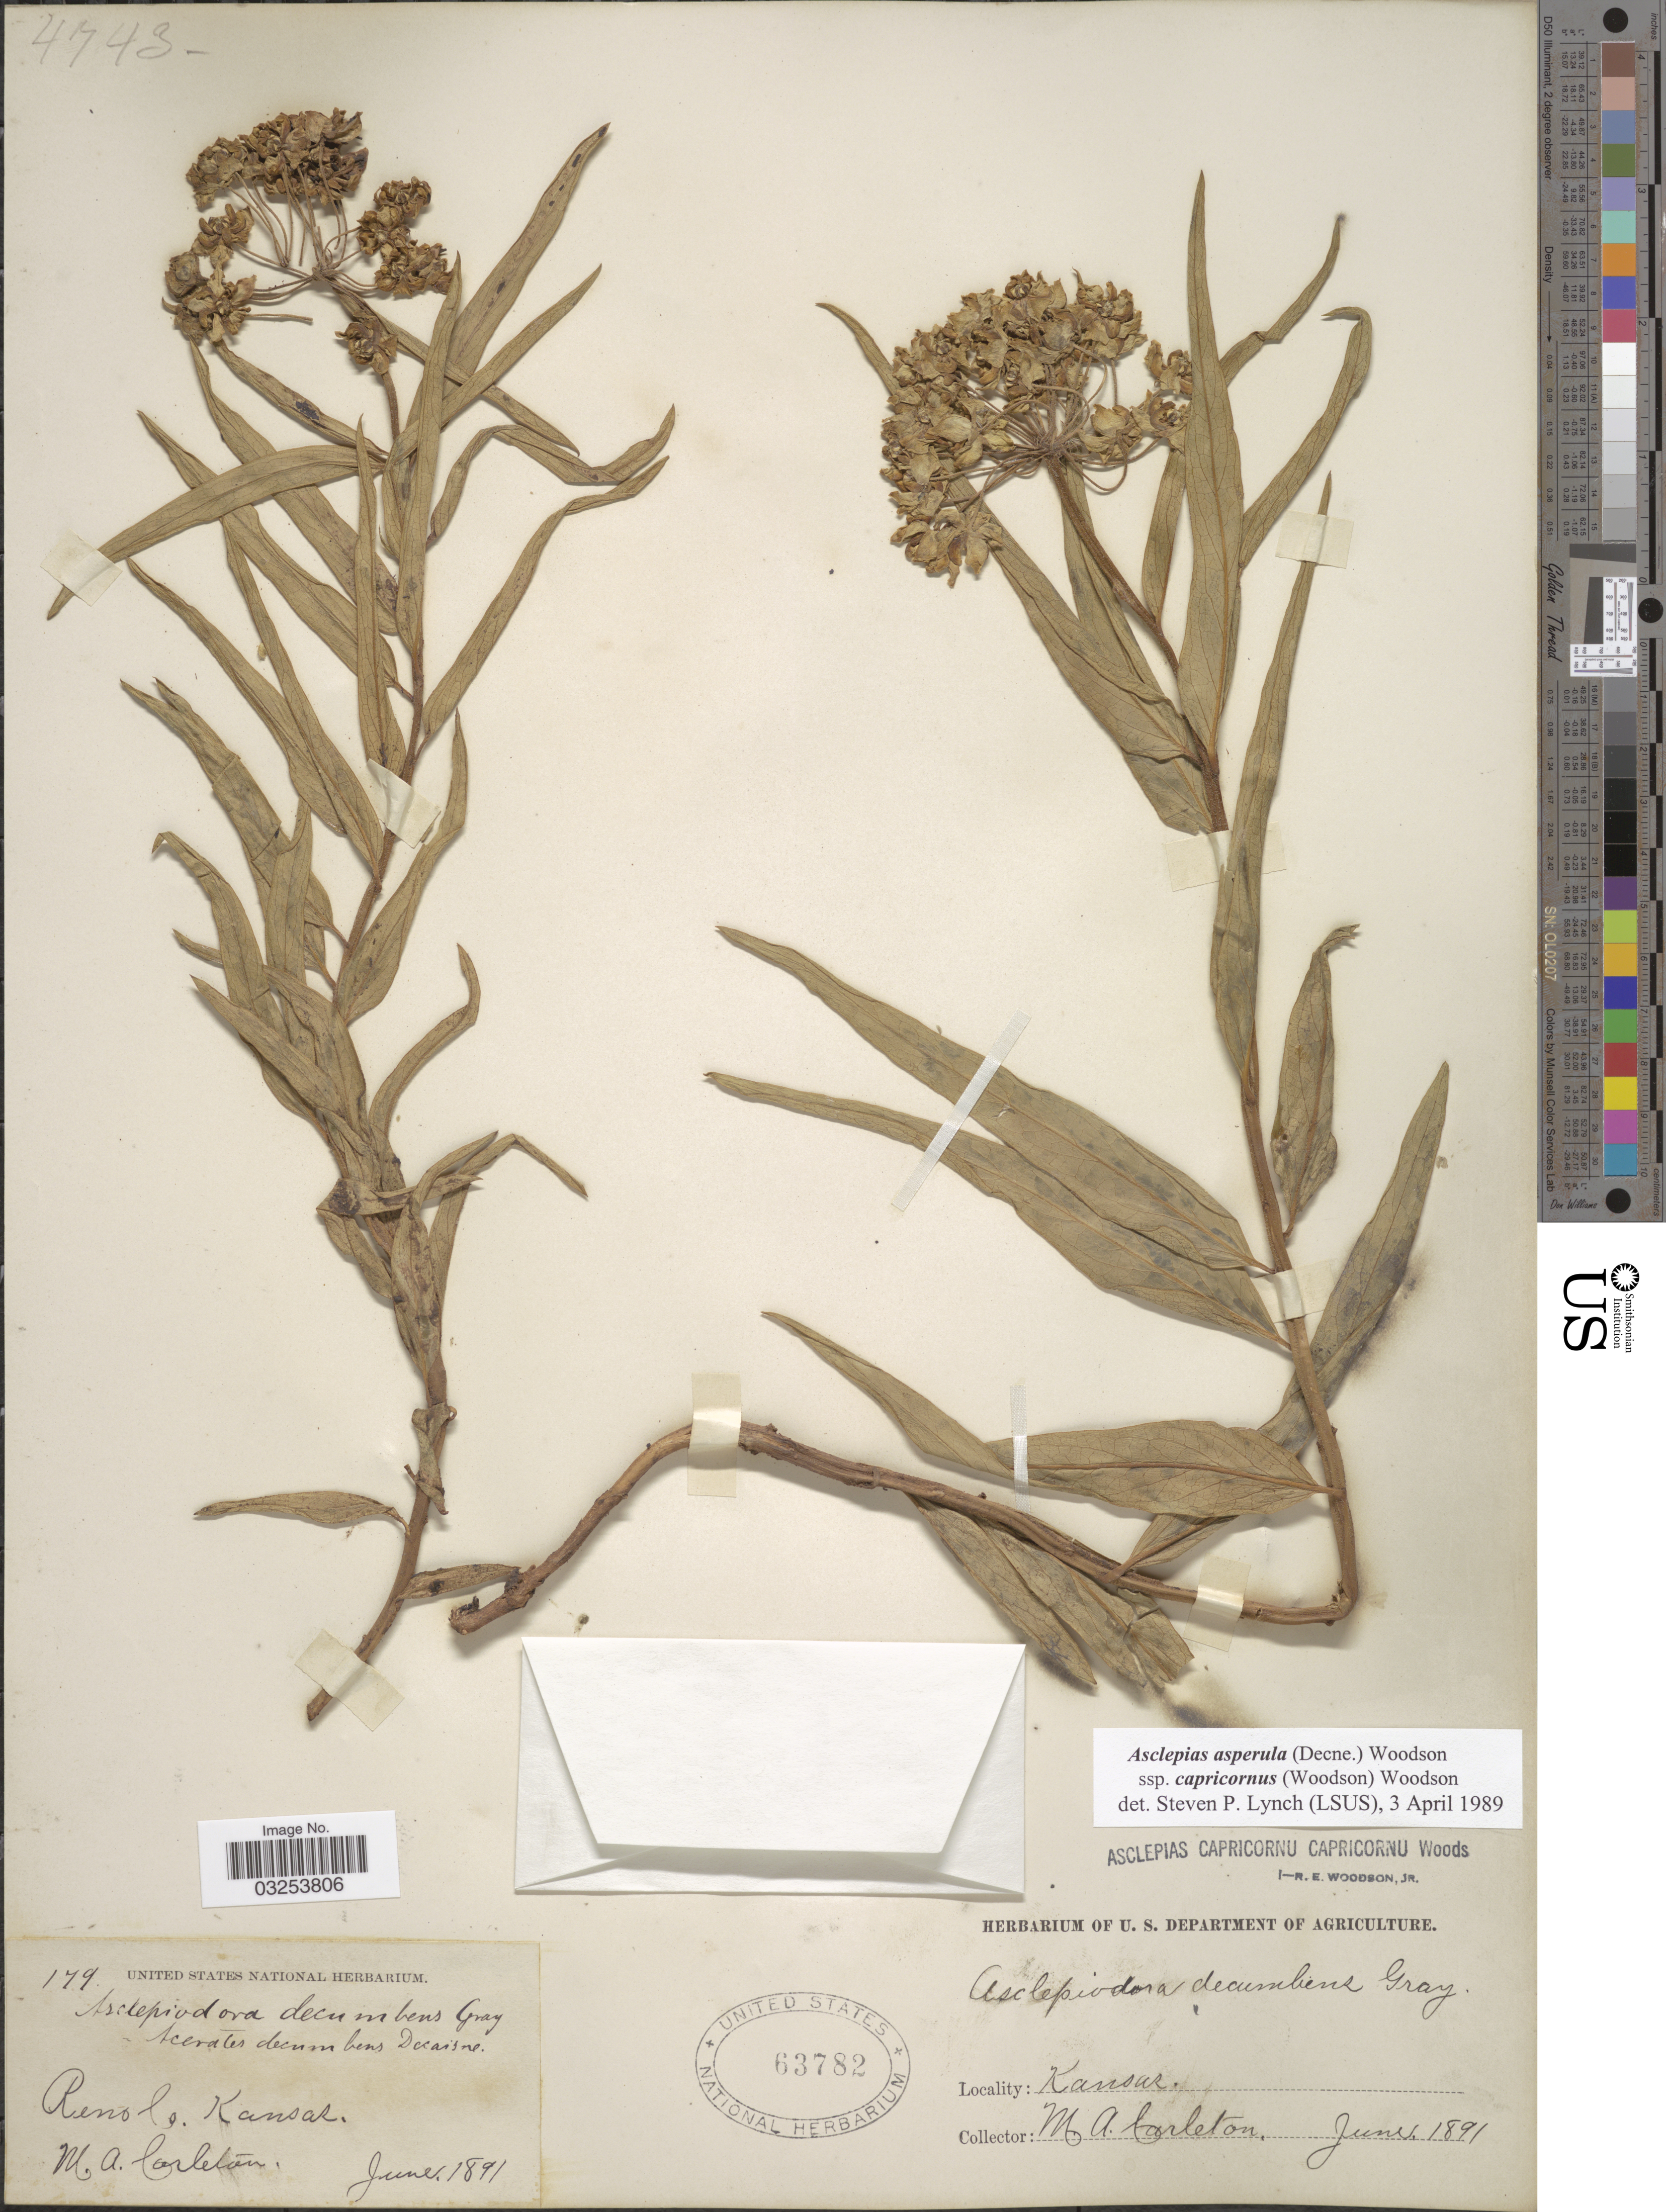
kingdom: Plantae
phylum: Tracheophyta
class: Magnoliopsida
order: Gentianales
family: Apocynaceae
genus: Asclepias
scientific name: Asclepias asperula subsp. capricornus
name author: Woodson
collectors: M. A. Carleton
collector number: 179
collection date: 1891-06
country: United States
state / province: Kansas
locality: Reno Co.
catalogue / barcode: US 63782